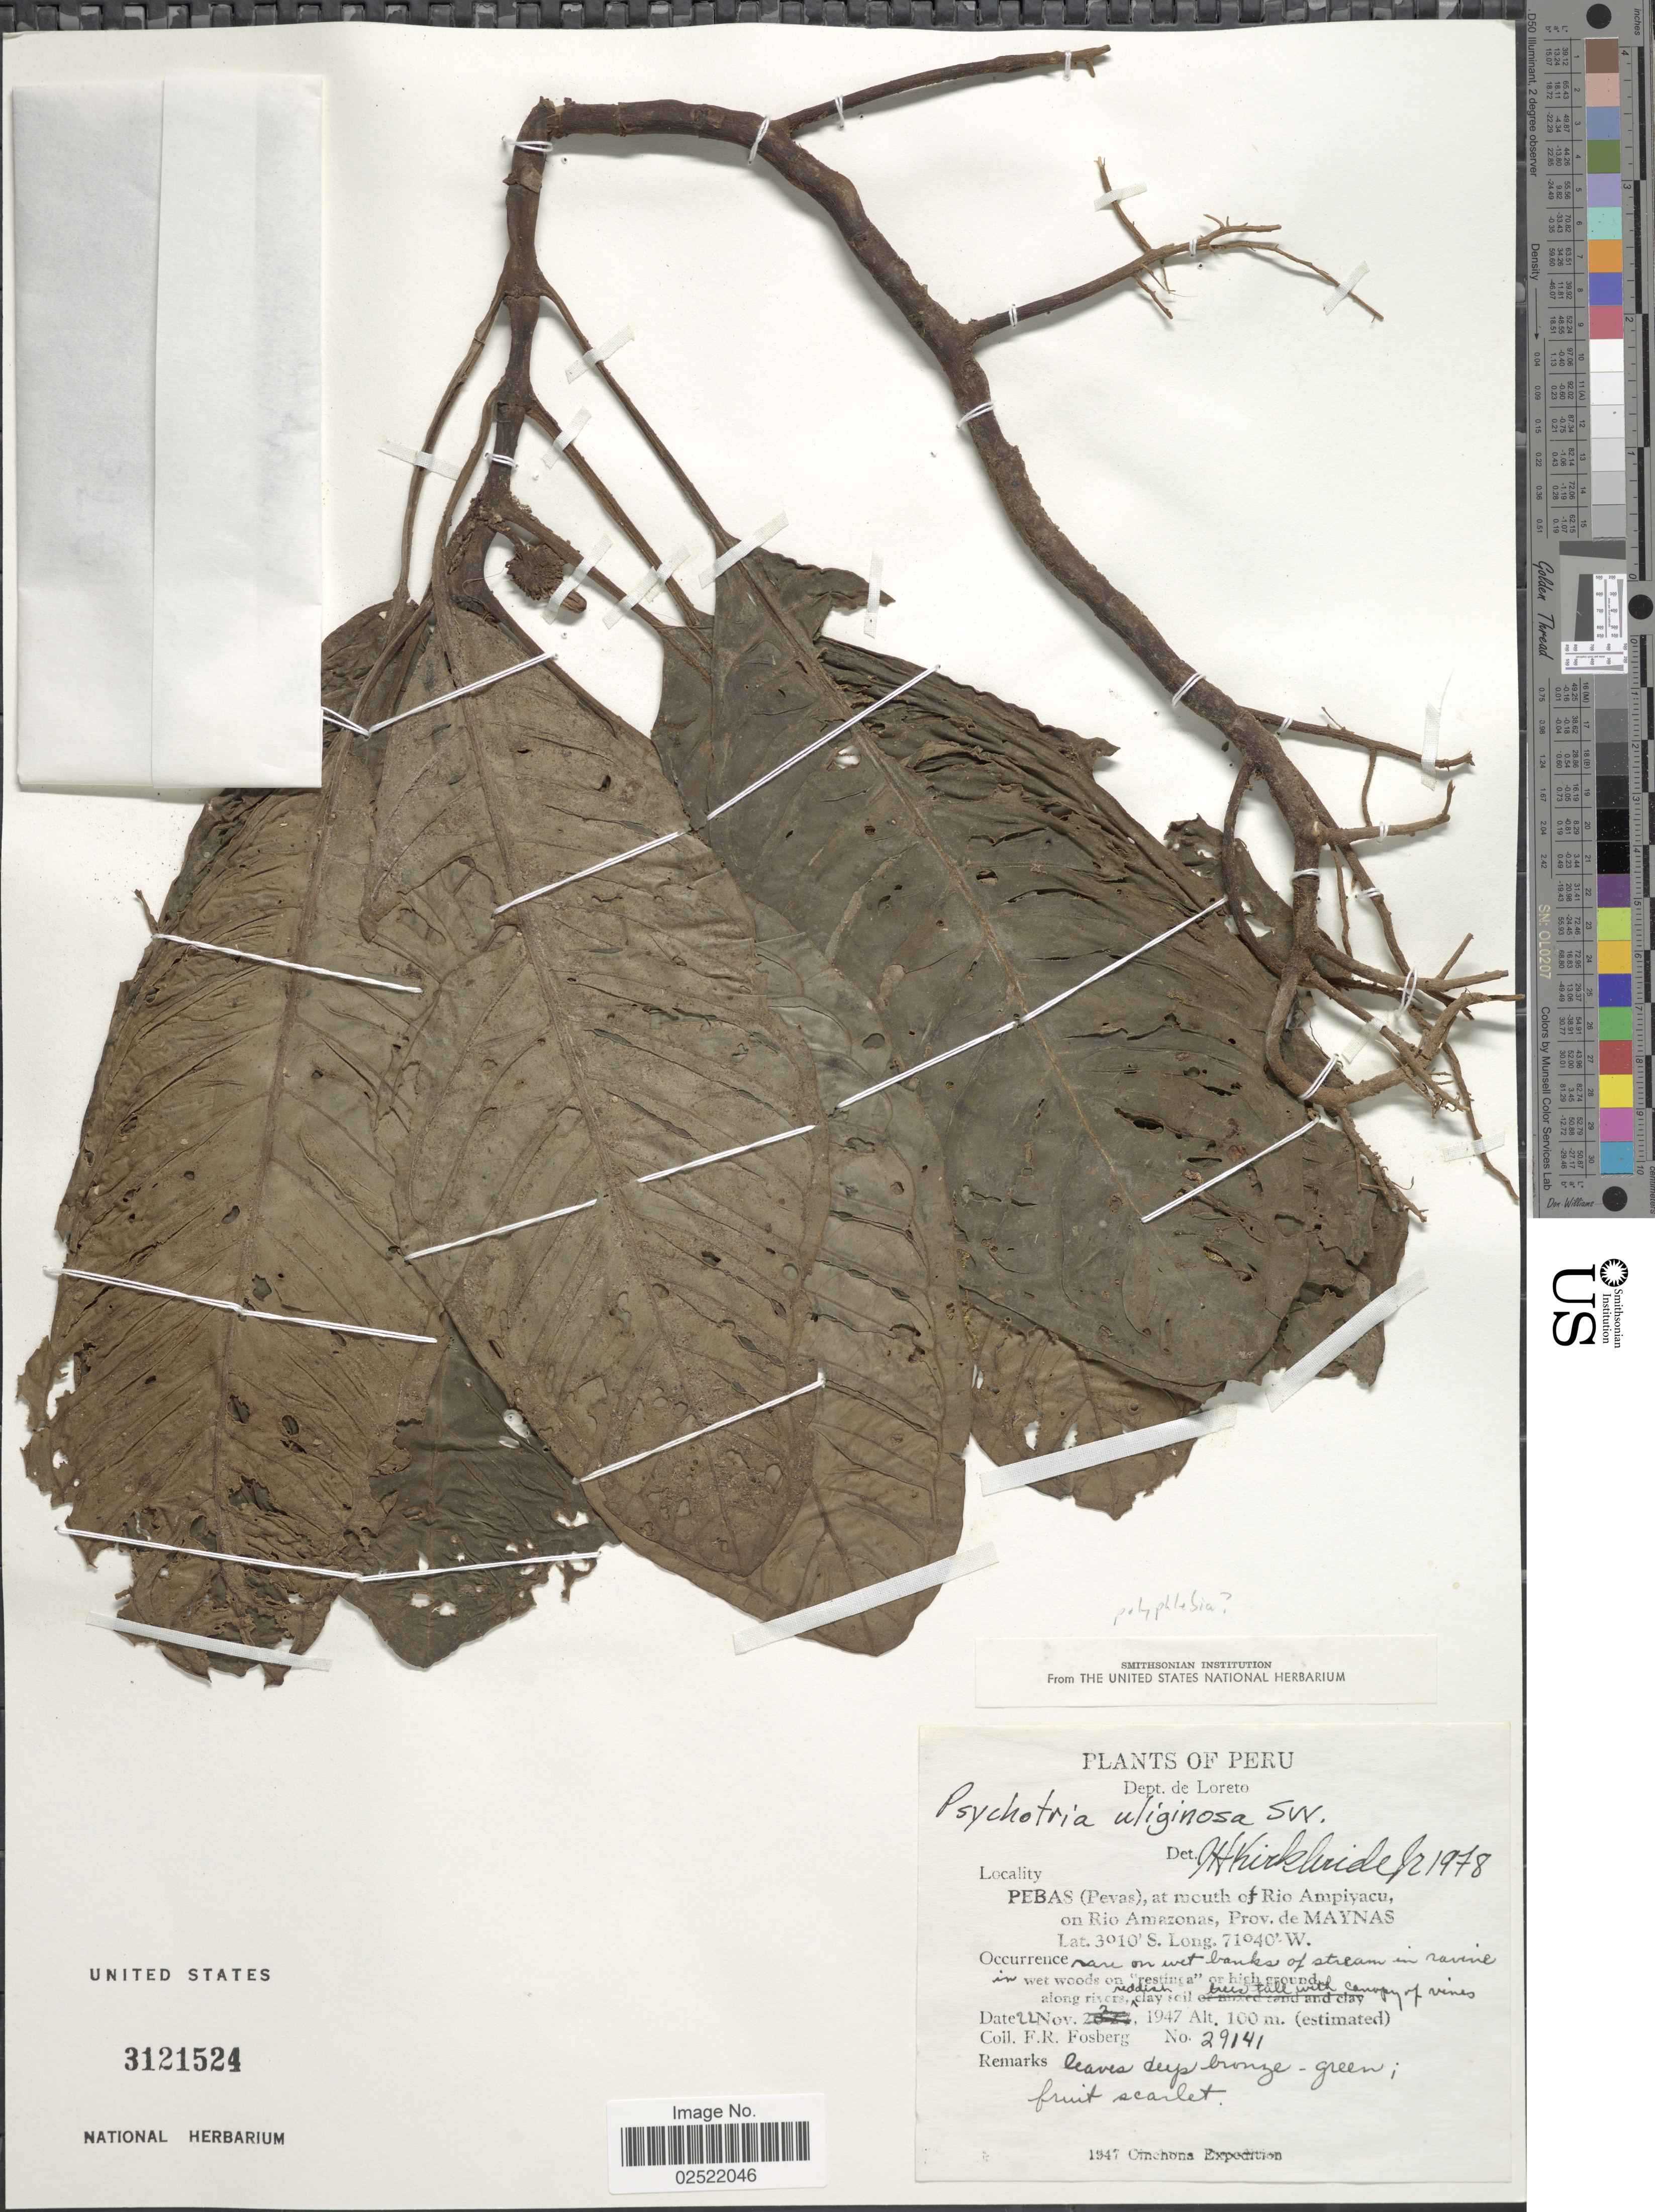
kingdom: Plantae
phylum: Tracheophyta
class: Magnoliopsida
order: Gentianales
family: Rubiaceae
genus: Psychotria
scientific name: Psychotria uliginosa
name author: Sw.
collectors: F. R. Fosberg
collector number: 29141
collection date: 1947-11-22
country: Peru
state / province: Loreto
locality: Dept. de Loreto. Pebas (Pevas), at mouth of Rio Ampiyacu, on Rio Amazonas, Prov. de Maynas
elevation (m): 100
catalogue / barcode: US 3121524